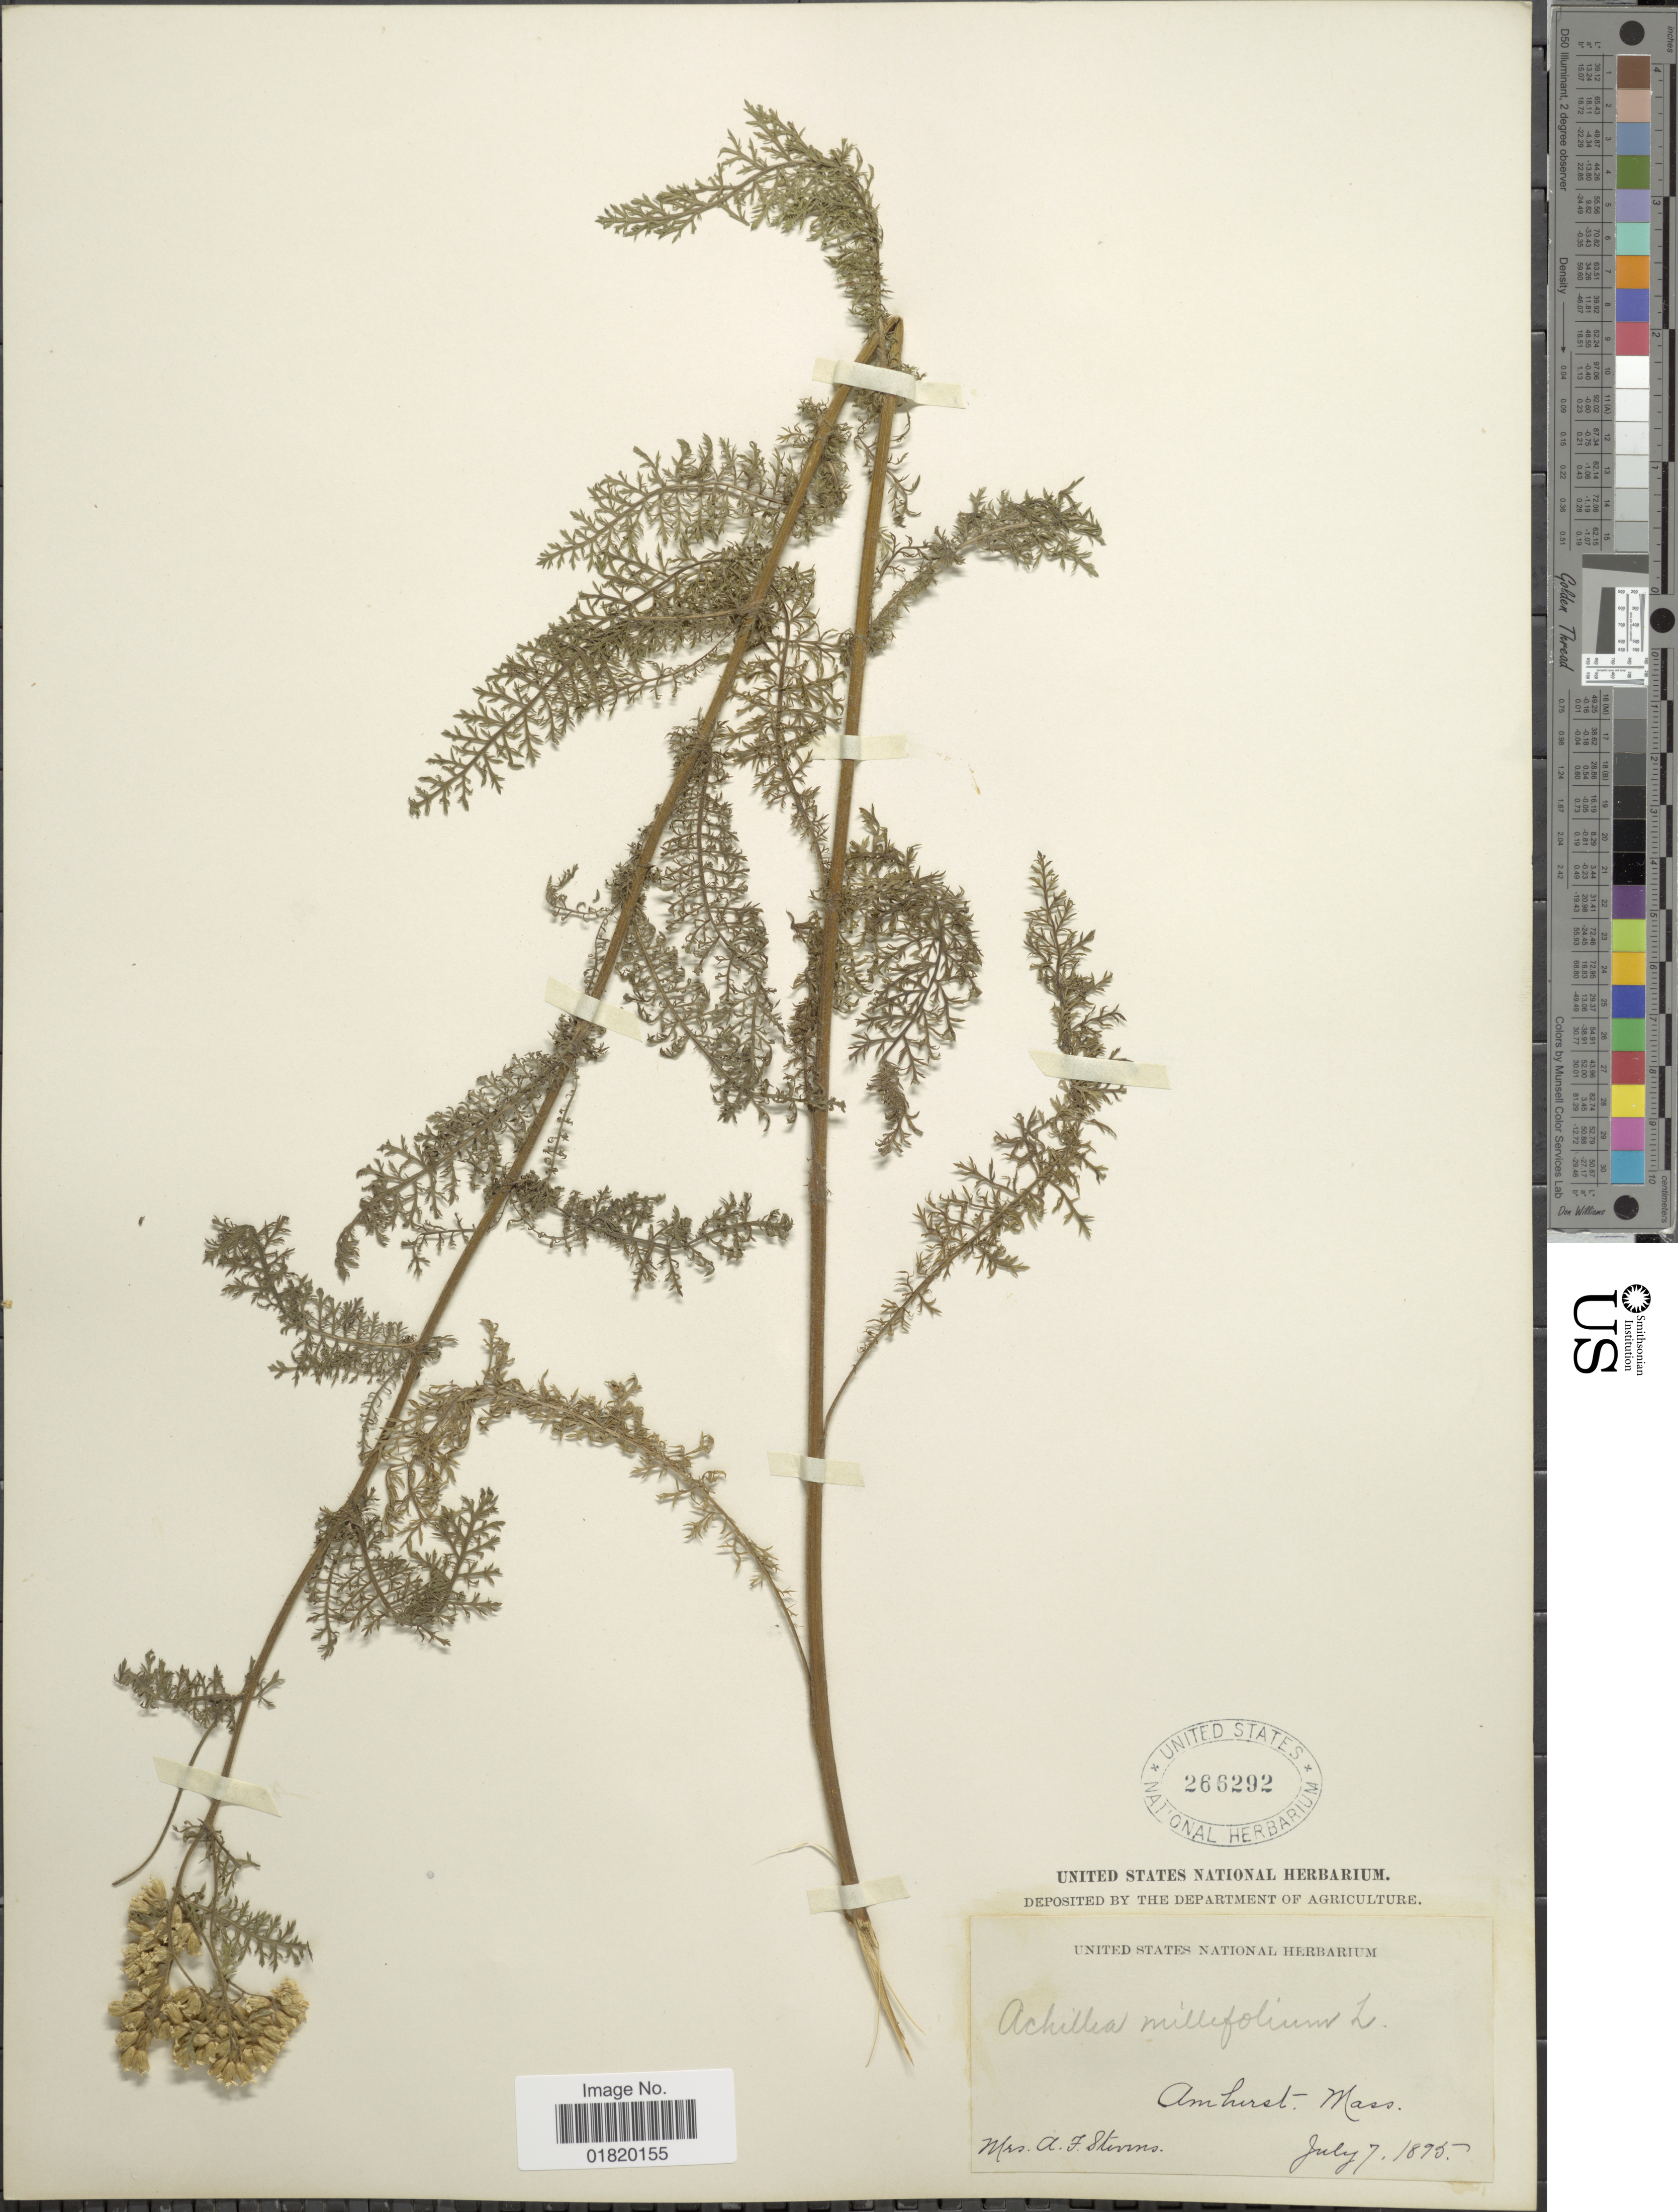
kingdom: Plantae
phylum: Tracheophyta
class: Magnoliopsida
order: Asterales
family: Asteraceae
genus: Achillea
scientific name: Achillea millefolium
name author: L.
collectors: A. Stevens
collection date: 1895-07-07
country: United States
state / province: Massachusetts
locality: Amherst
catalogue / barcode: US 266292